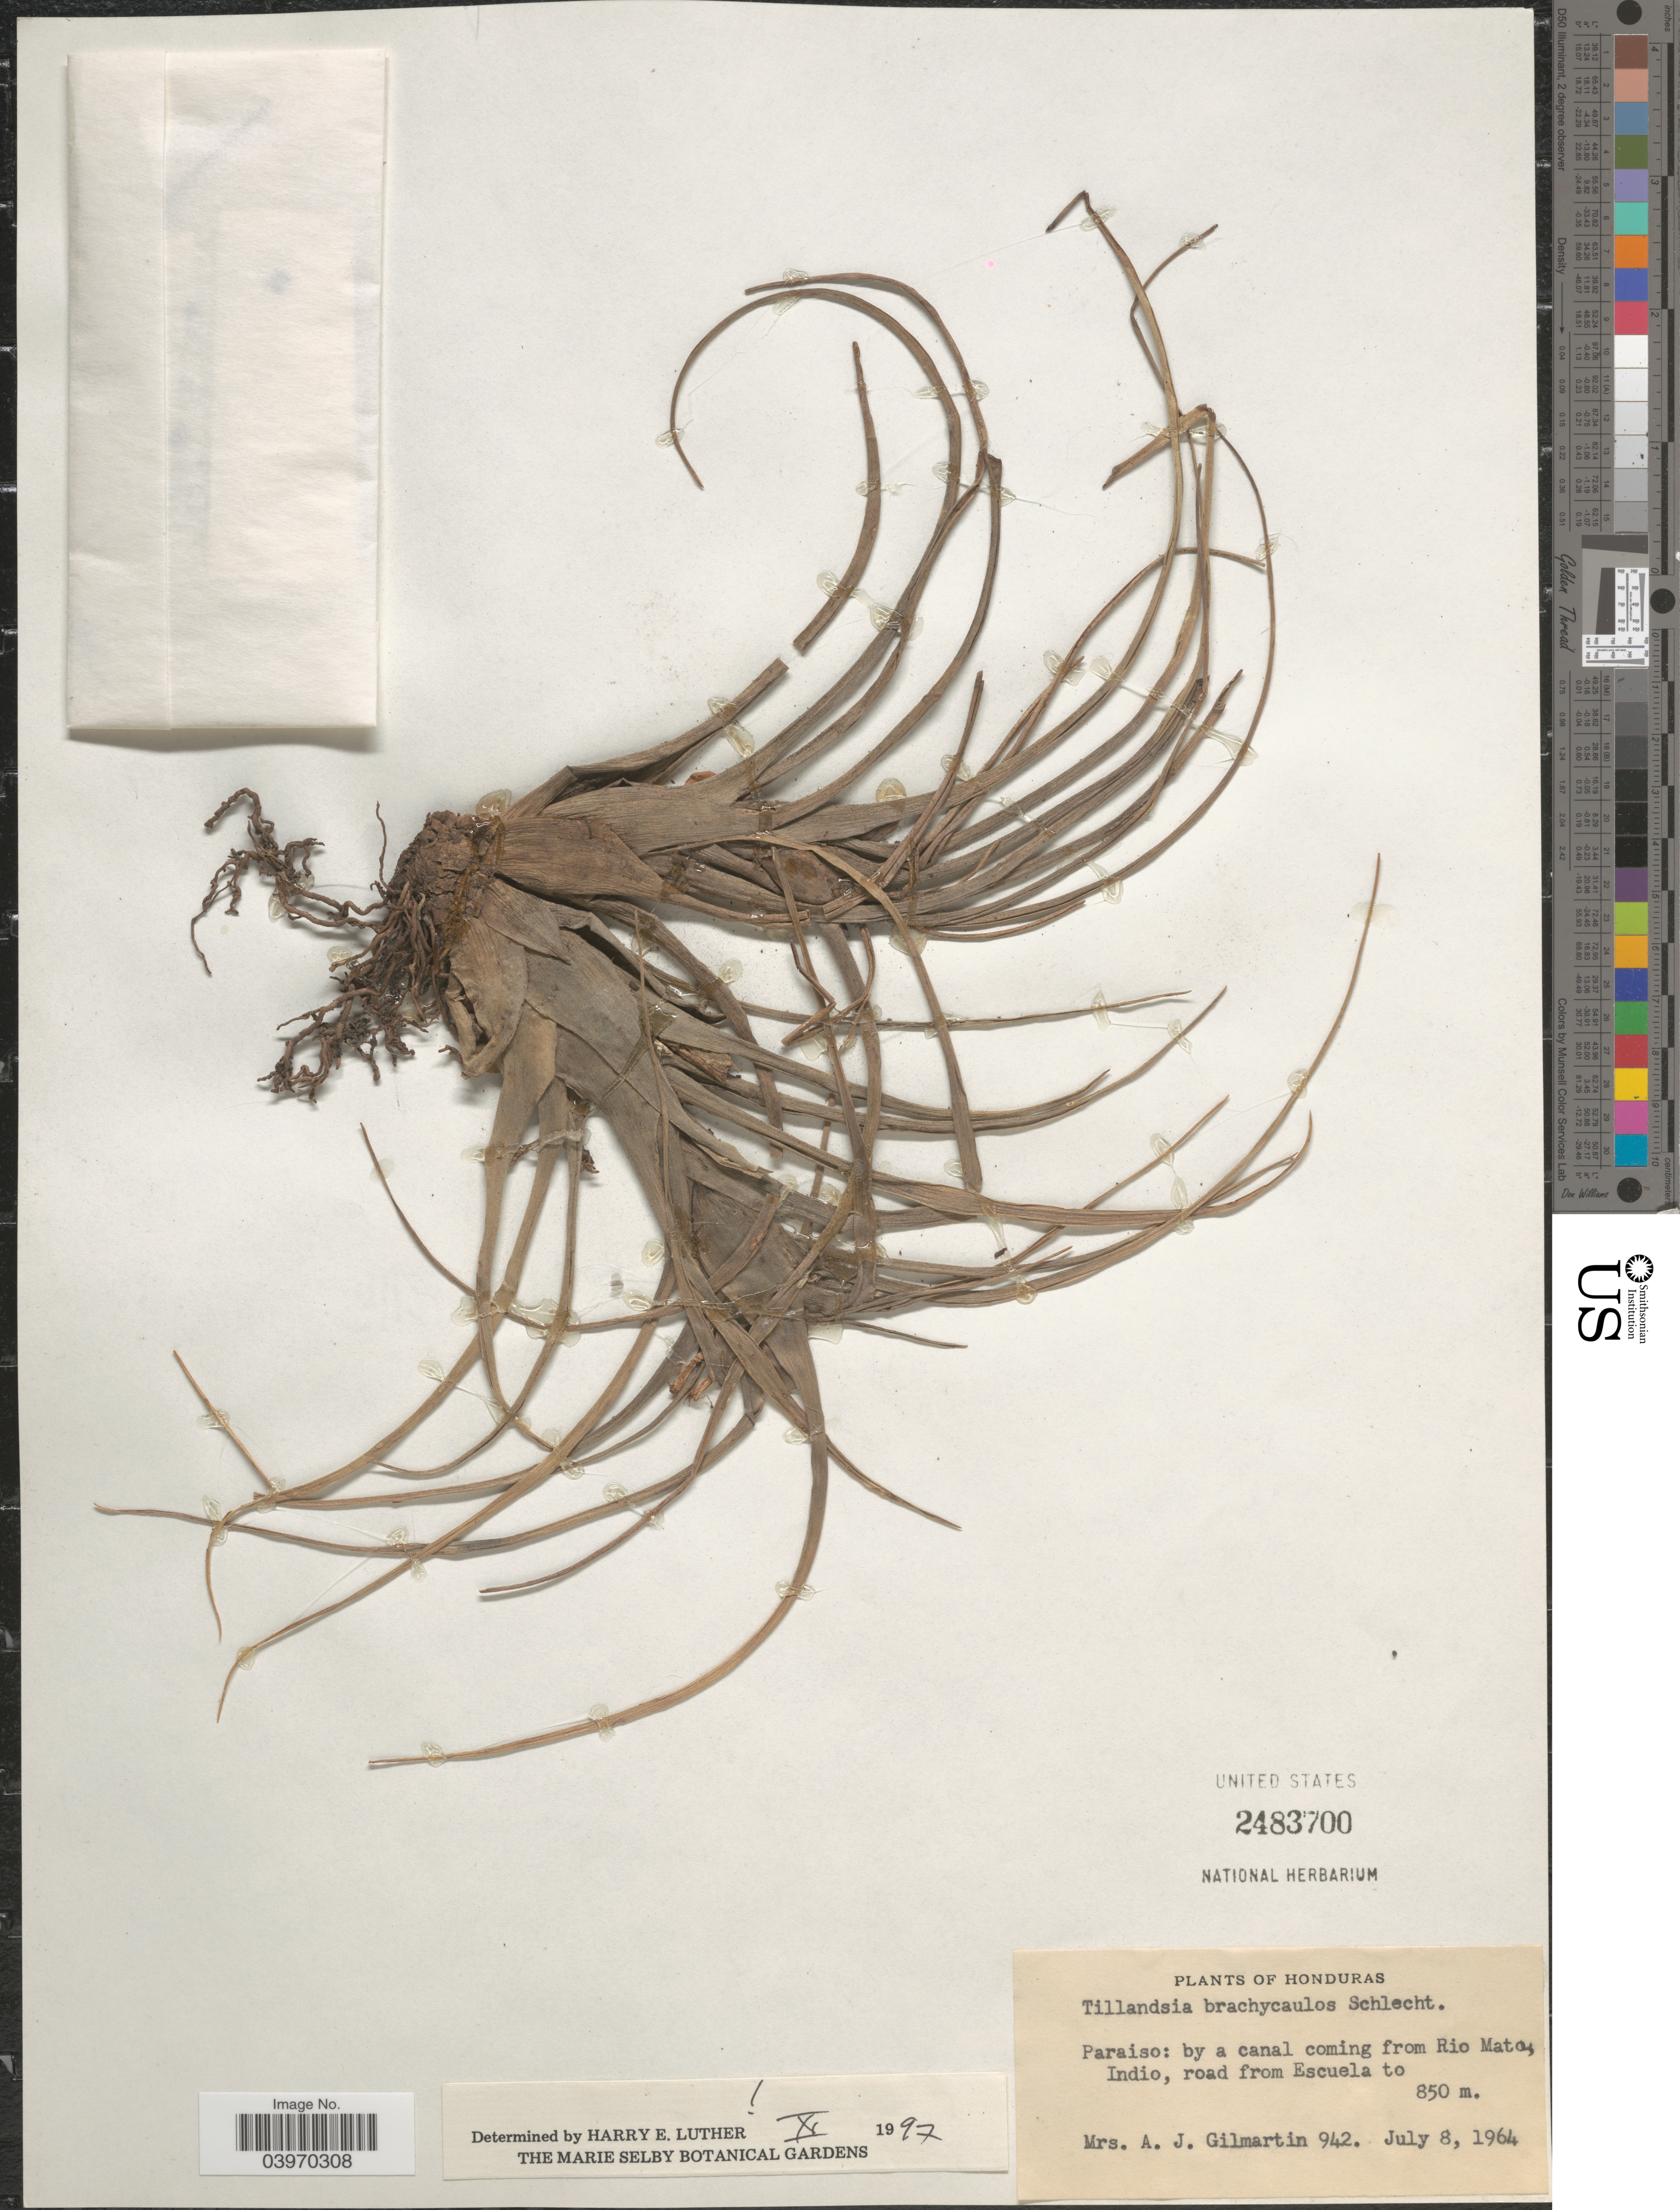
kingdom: Plantae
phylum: Tracheophyta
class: Liliopsida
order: Poales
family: Bromeliaceae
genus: Tillandsia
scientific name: Tillandsia brachycaulos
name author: Schltdl.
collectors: A. J. Gilmartin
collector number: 942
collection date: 1964-07-08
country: Honduras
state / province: El Paraiso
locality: Paraiso: by a canal coming from Rio Mato Indio, road from Escuela to.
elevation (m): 850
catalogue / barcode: US 2483700